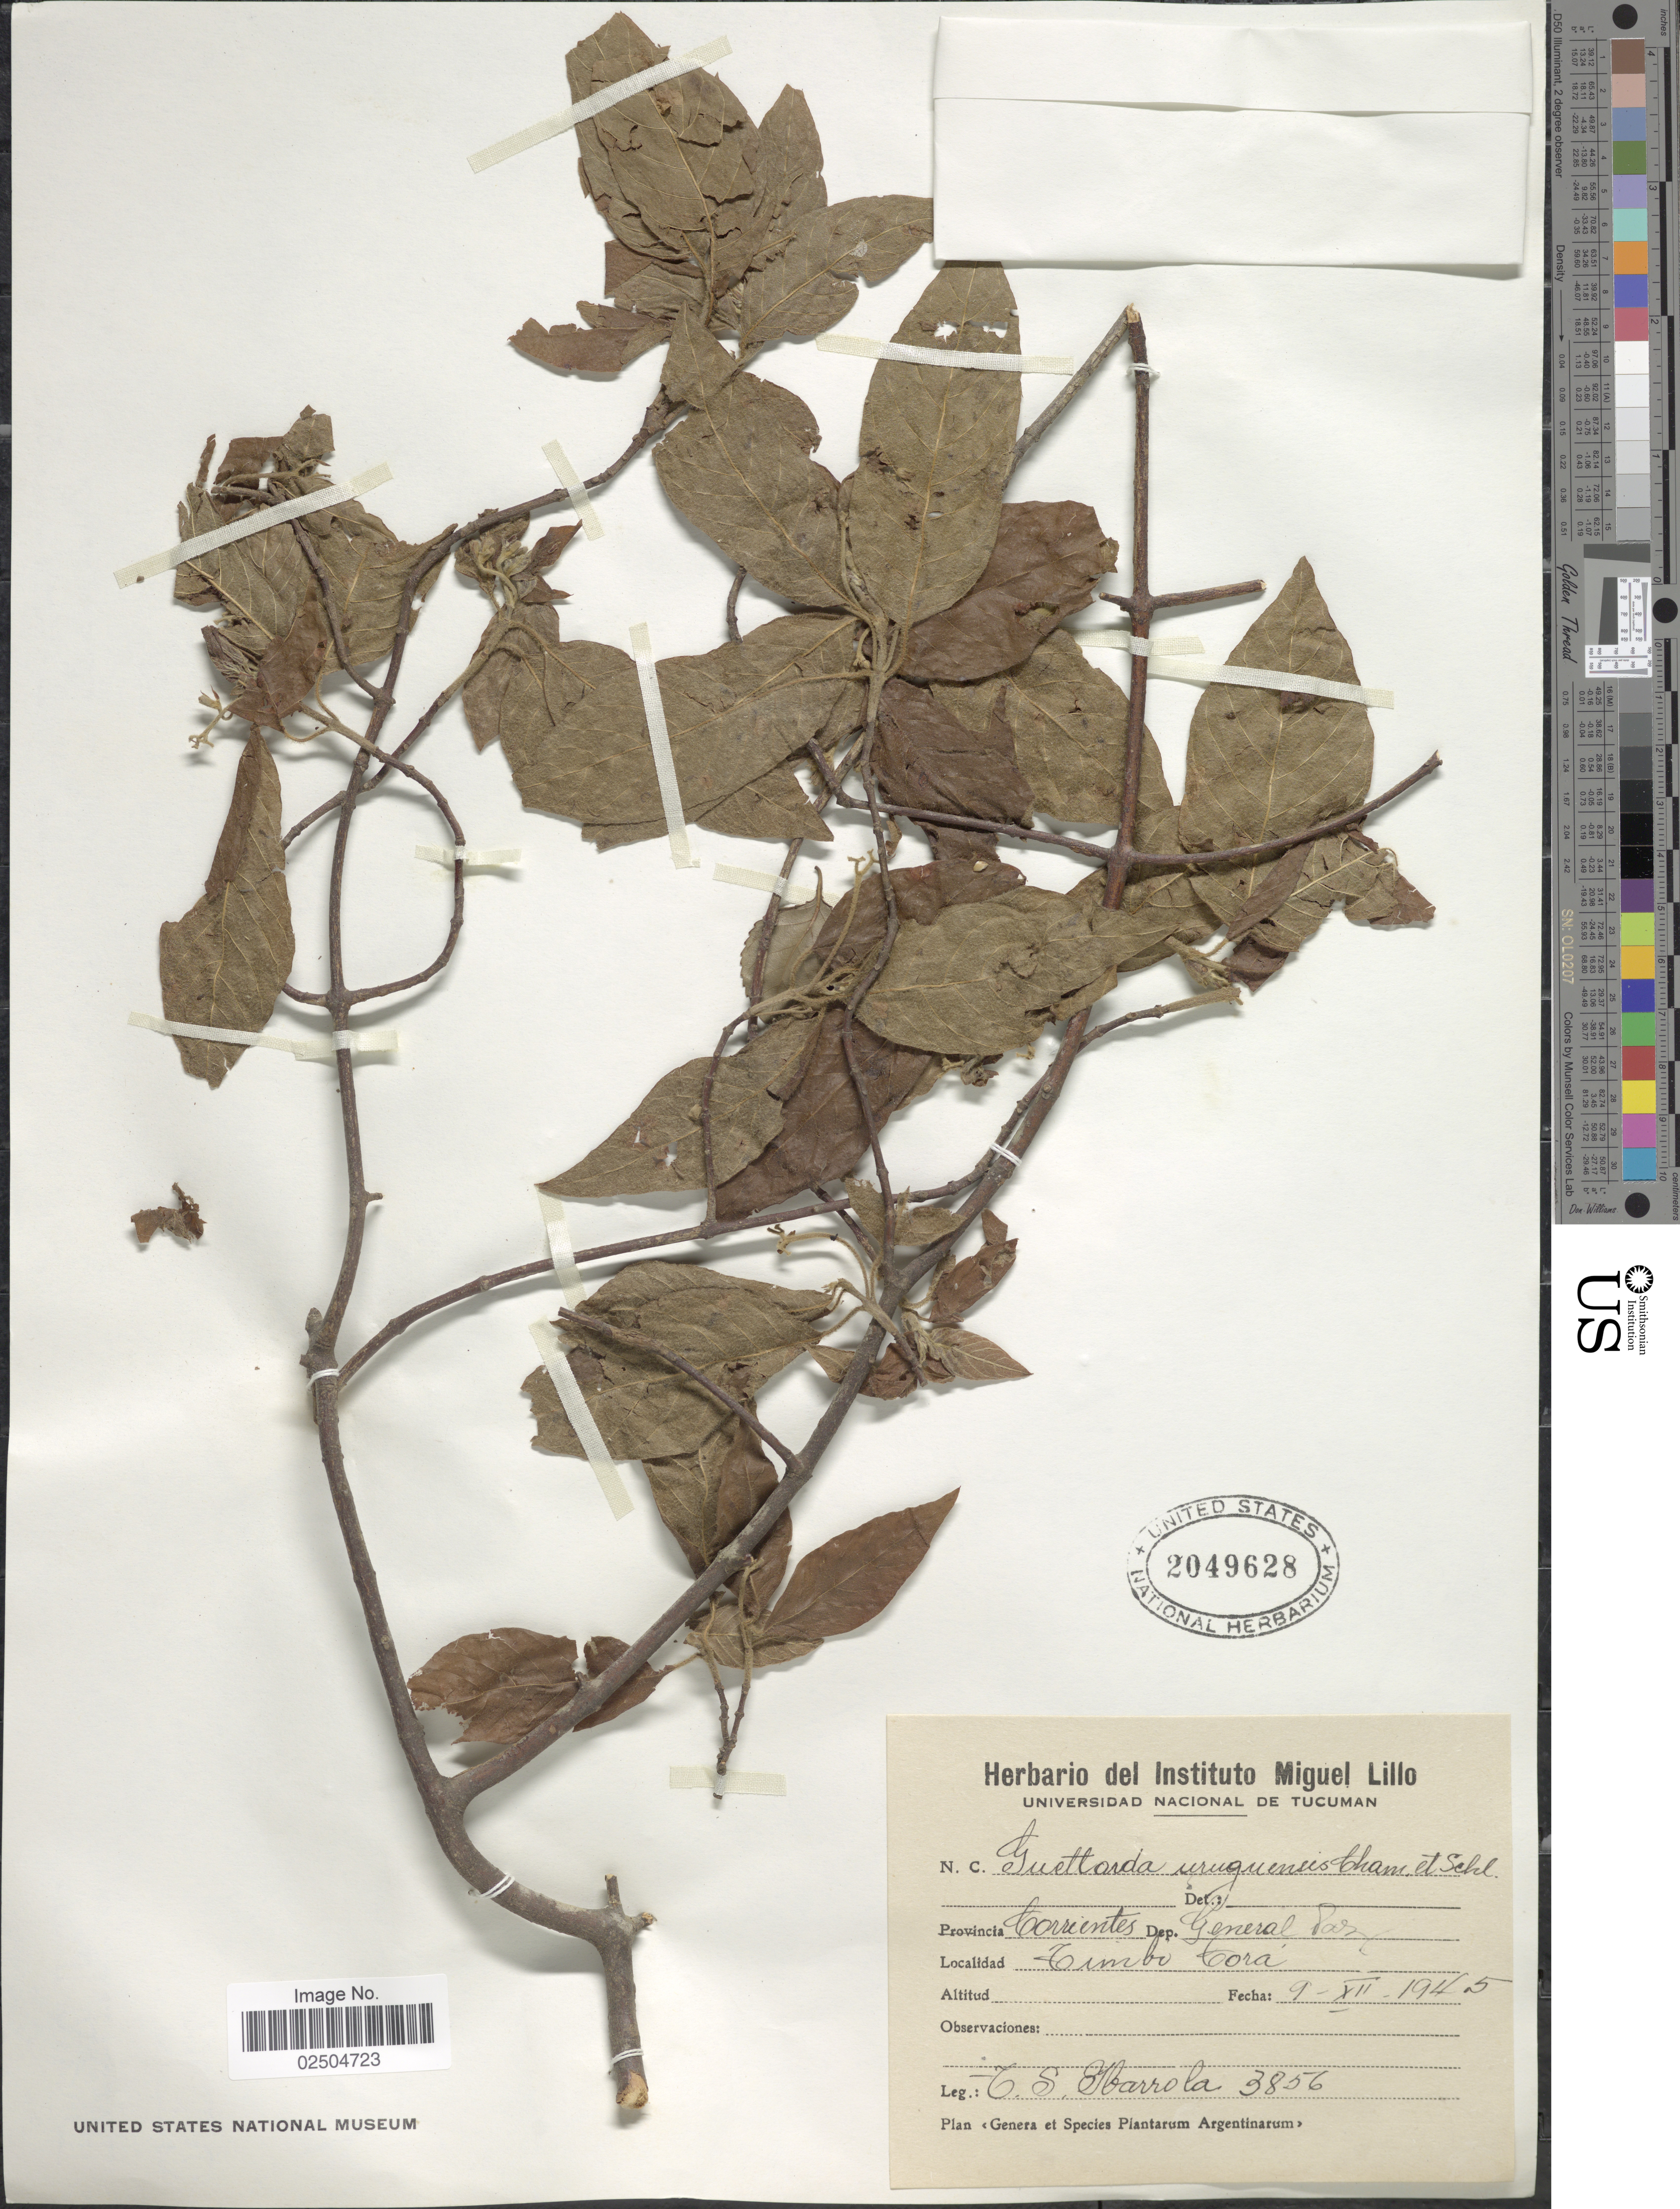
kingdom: Plantae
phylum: Tracheophyta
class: Magnoliopsida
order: Gentianales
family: Rubiaceae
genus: Guettarda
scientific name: Guettarda uruguensis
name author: Cham. & Schltdl.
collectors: T. Ibarrola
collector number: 3856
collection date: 1945-12-09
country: Argentina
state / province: Corrientes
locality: Corrientes, Dep. General Paz, Timbo Cora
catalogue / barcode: US 2049628